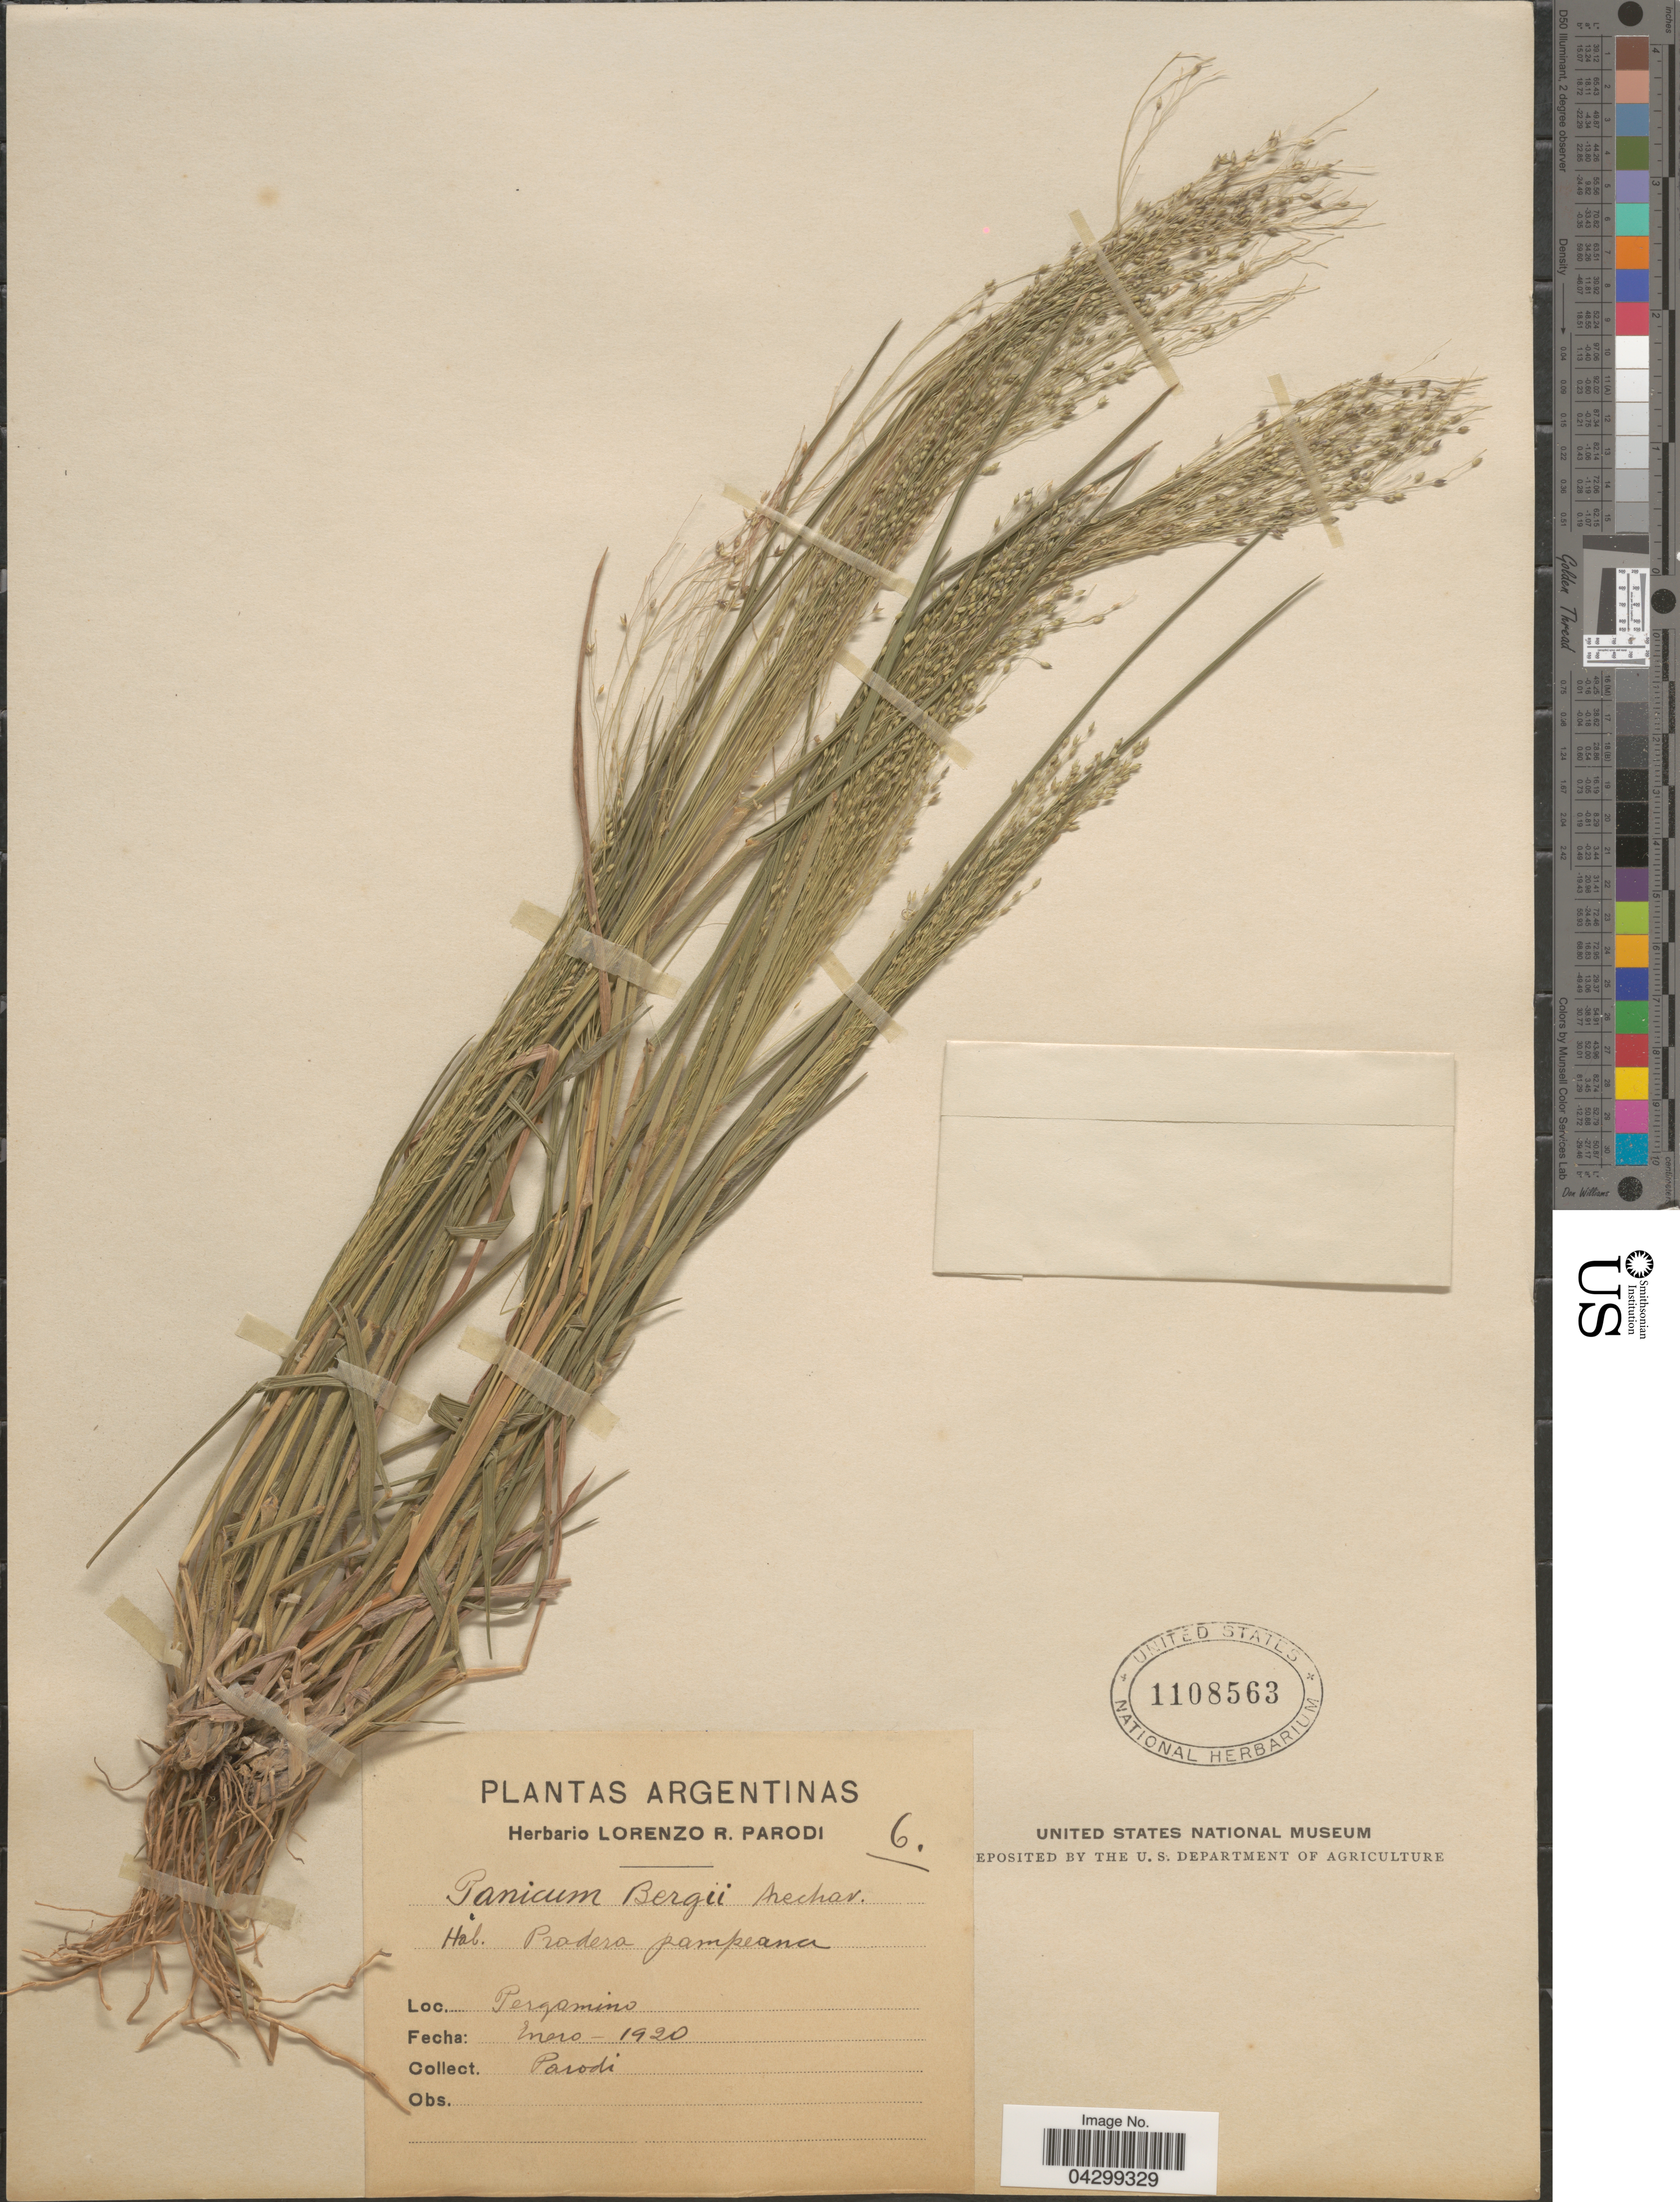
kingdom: Plantae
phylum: Tracheophyta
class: Liliopsida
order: Poales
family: Poaceae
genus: Panicum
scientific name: Panicum bergii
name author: Arechav.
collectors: L. R. Parodi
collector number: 6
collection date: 1920-01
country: Argentina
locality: Pergamino.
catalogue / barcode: US 1108563